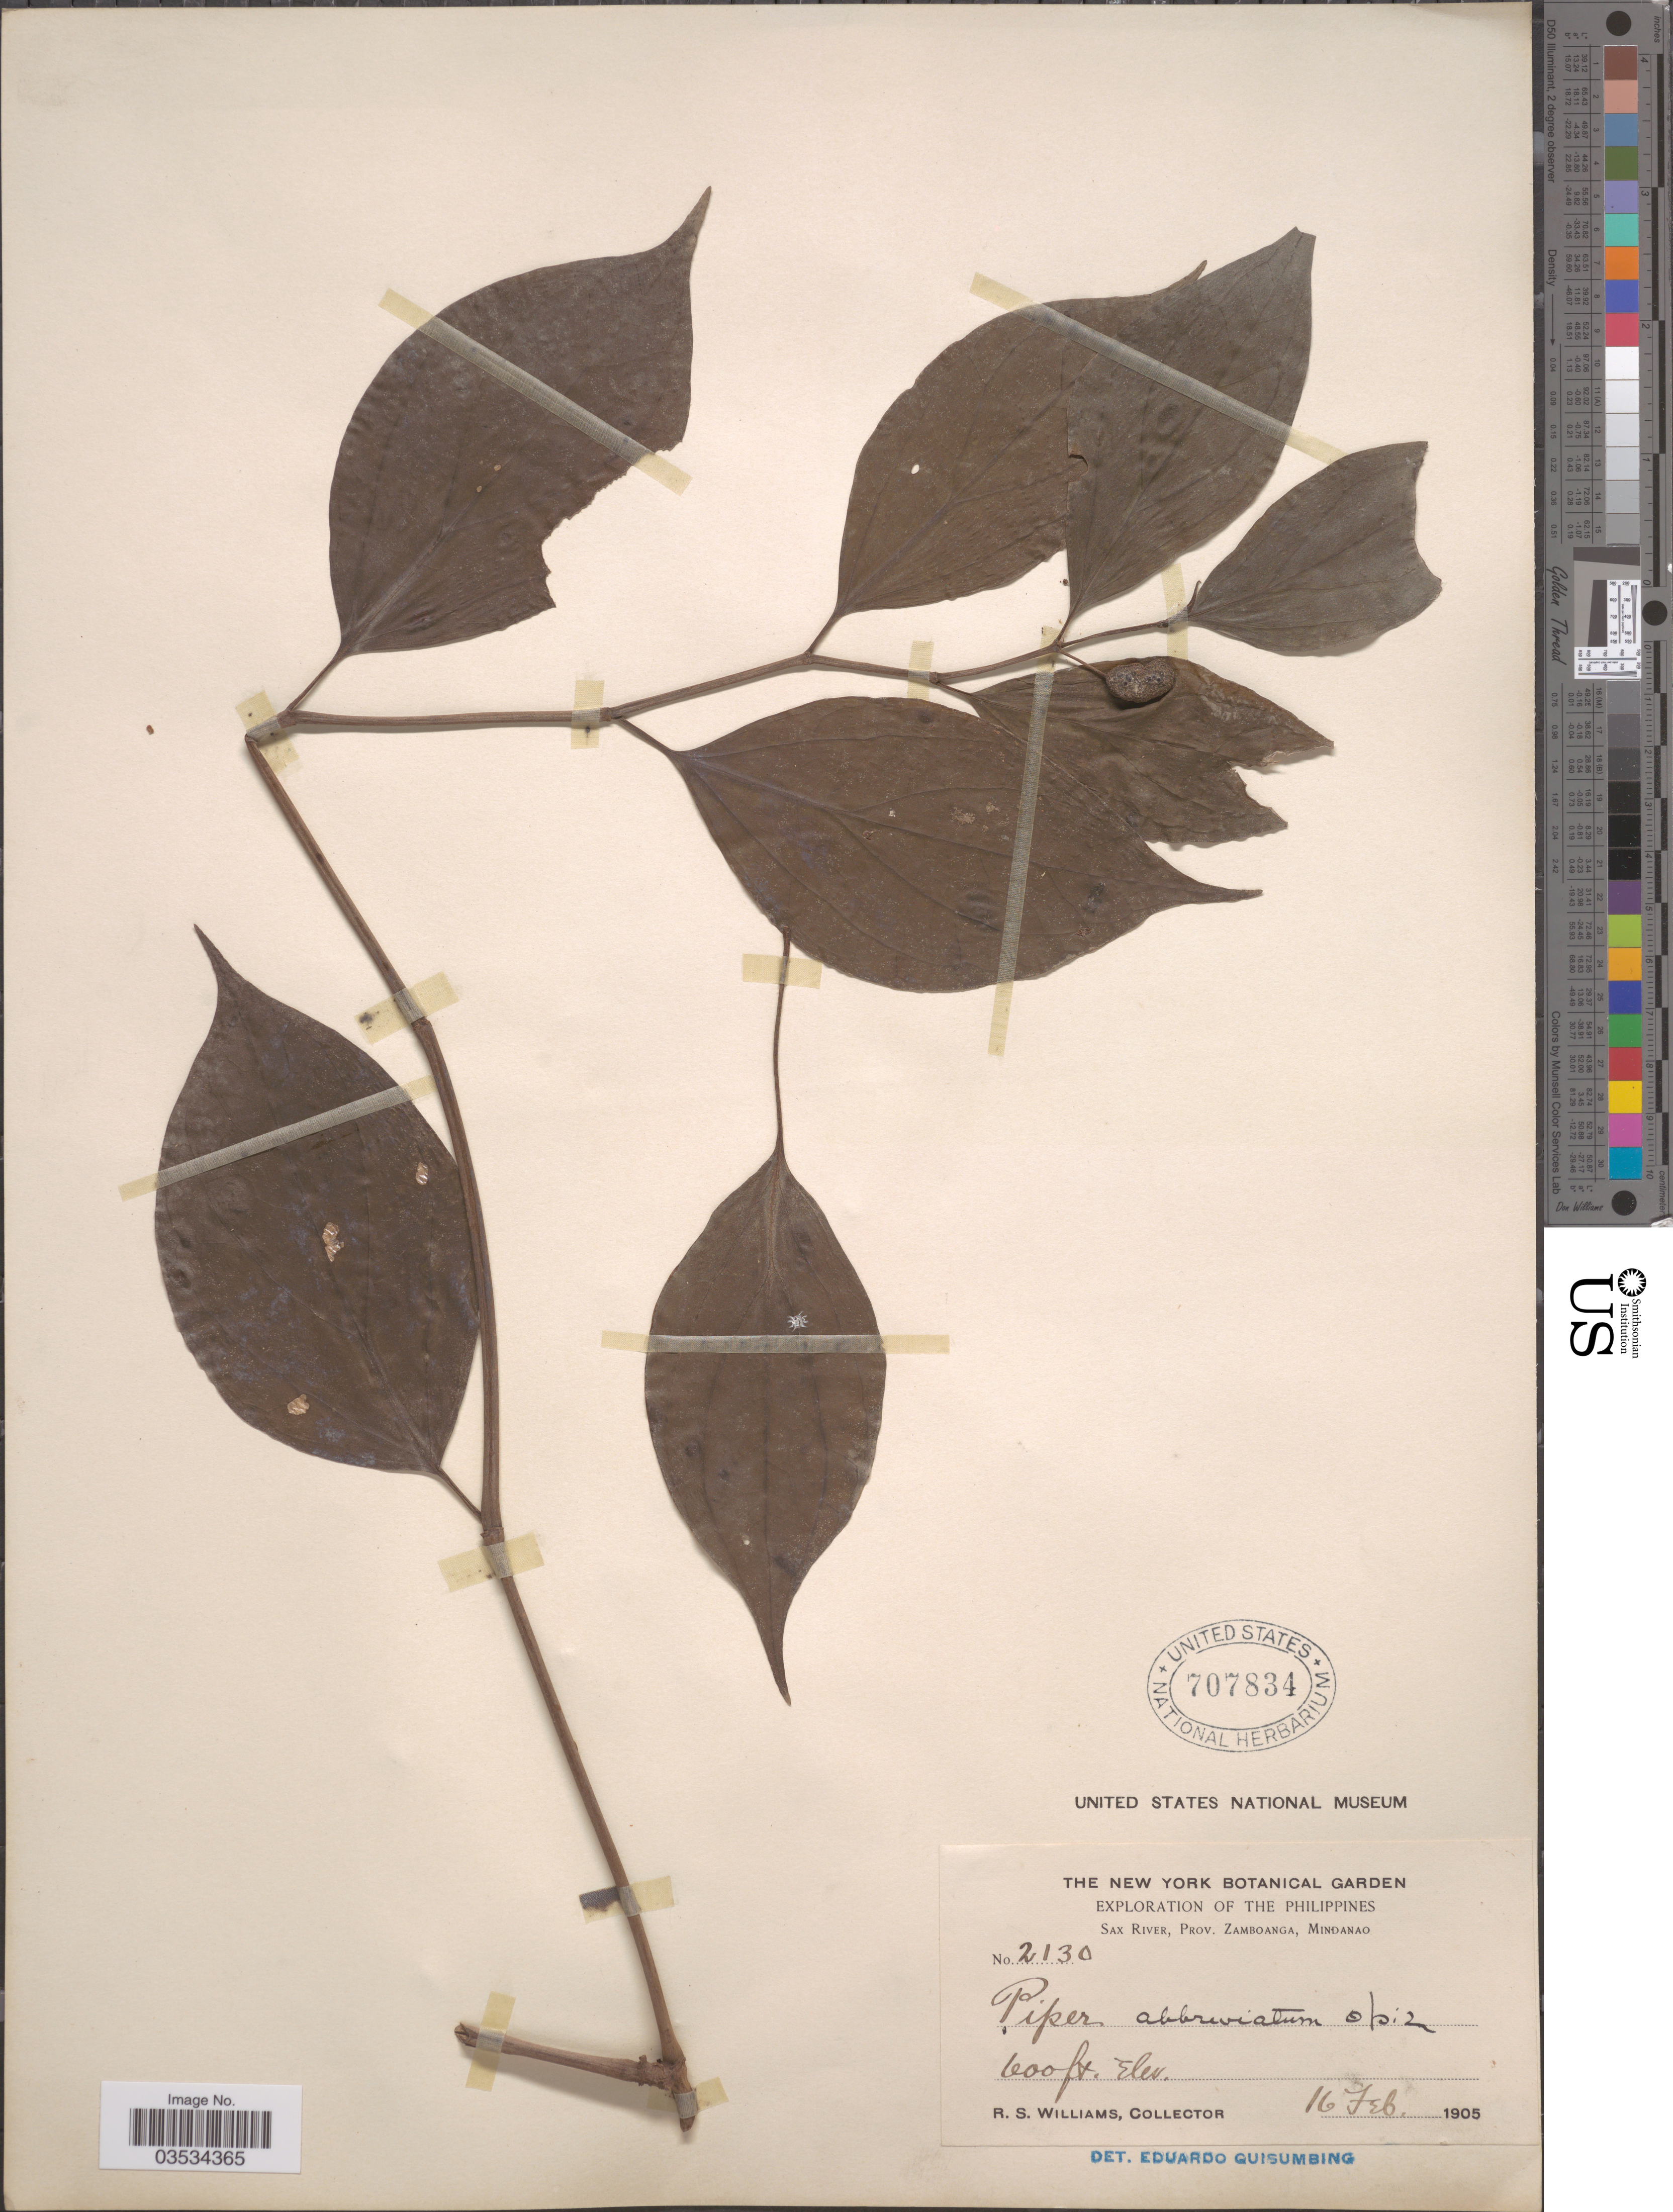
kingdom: Plantae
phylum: Tracheophyta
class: Magnoliopsida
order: Piperales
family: Piperaceae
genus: Piper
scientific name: Piper abbreviatum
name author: Opiz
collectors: R. S. Williams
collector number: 2130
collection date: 1905-02-16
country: Philippines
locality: Sax River, Prov. Zamboanga, Mindanao.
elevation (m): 183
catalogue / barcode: US 707834